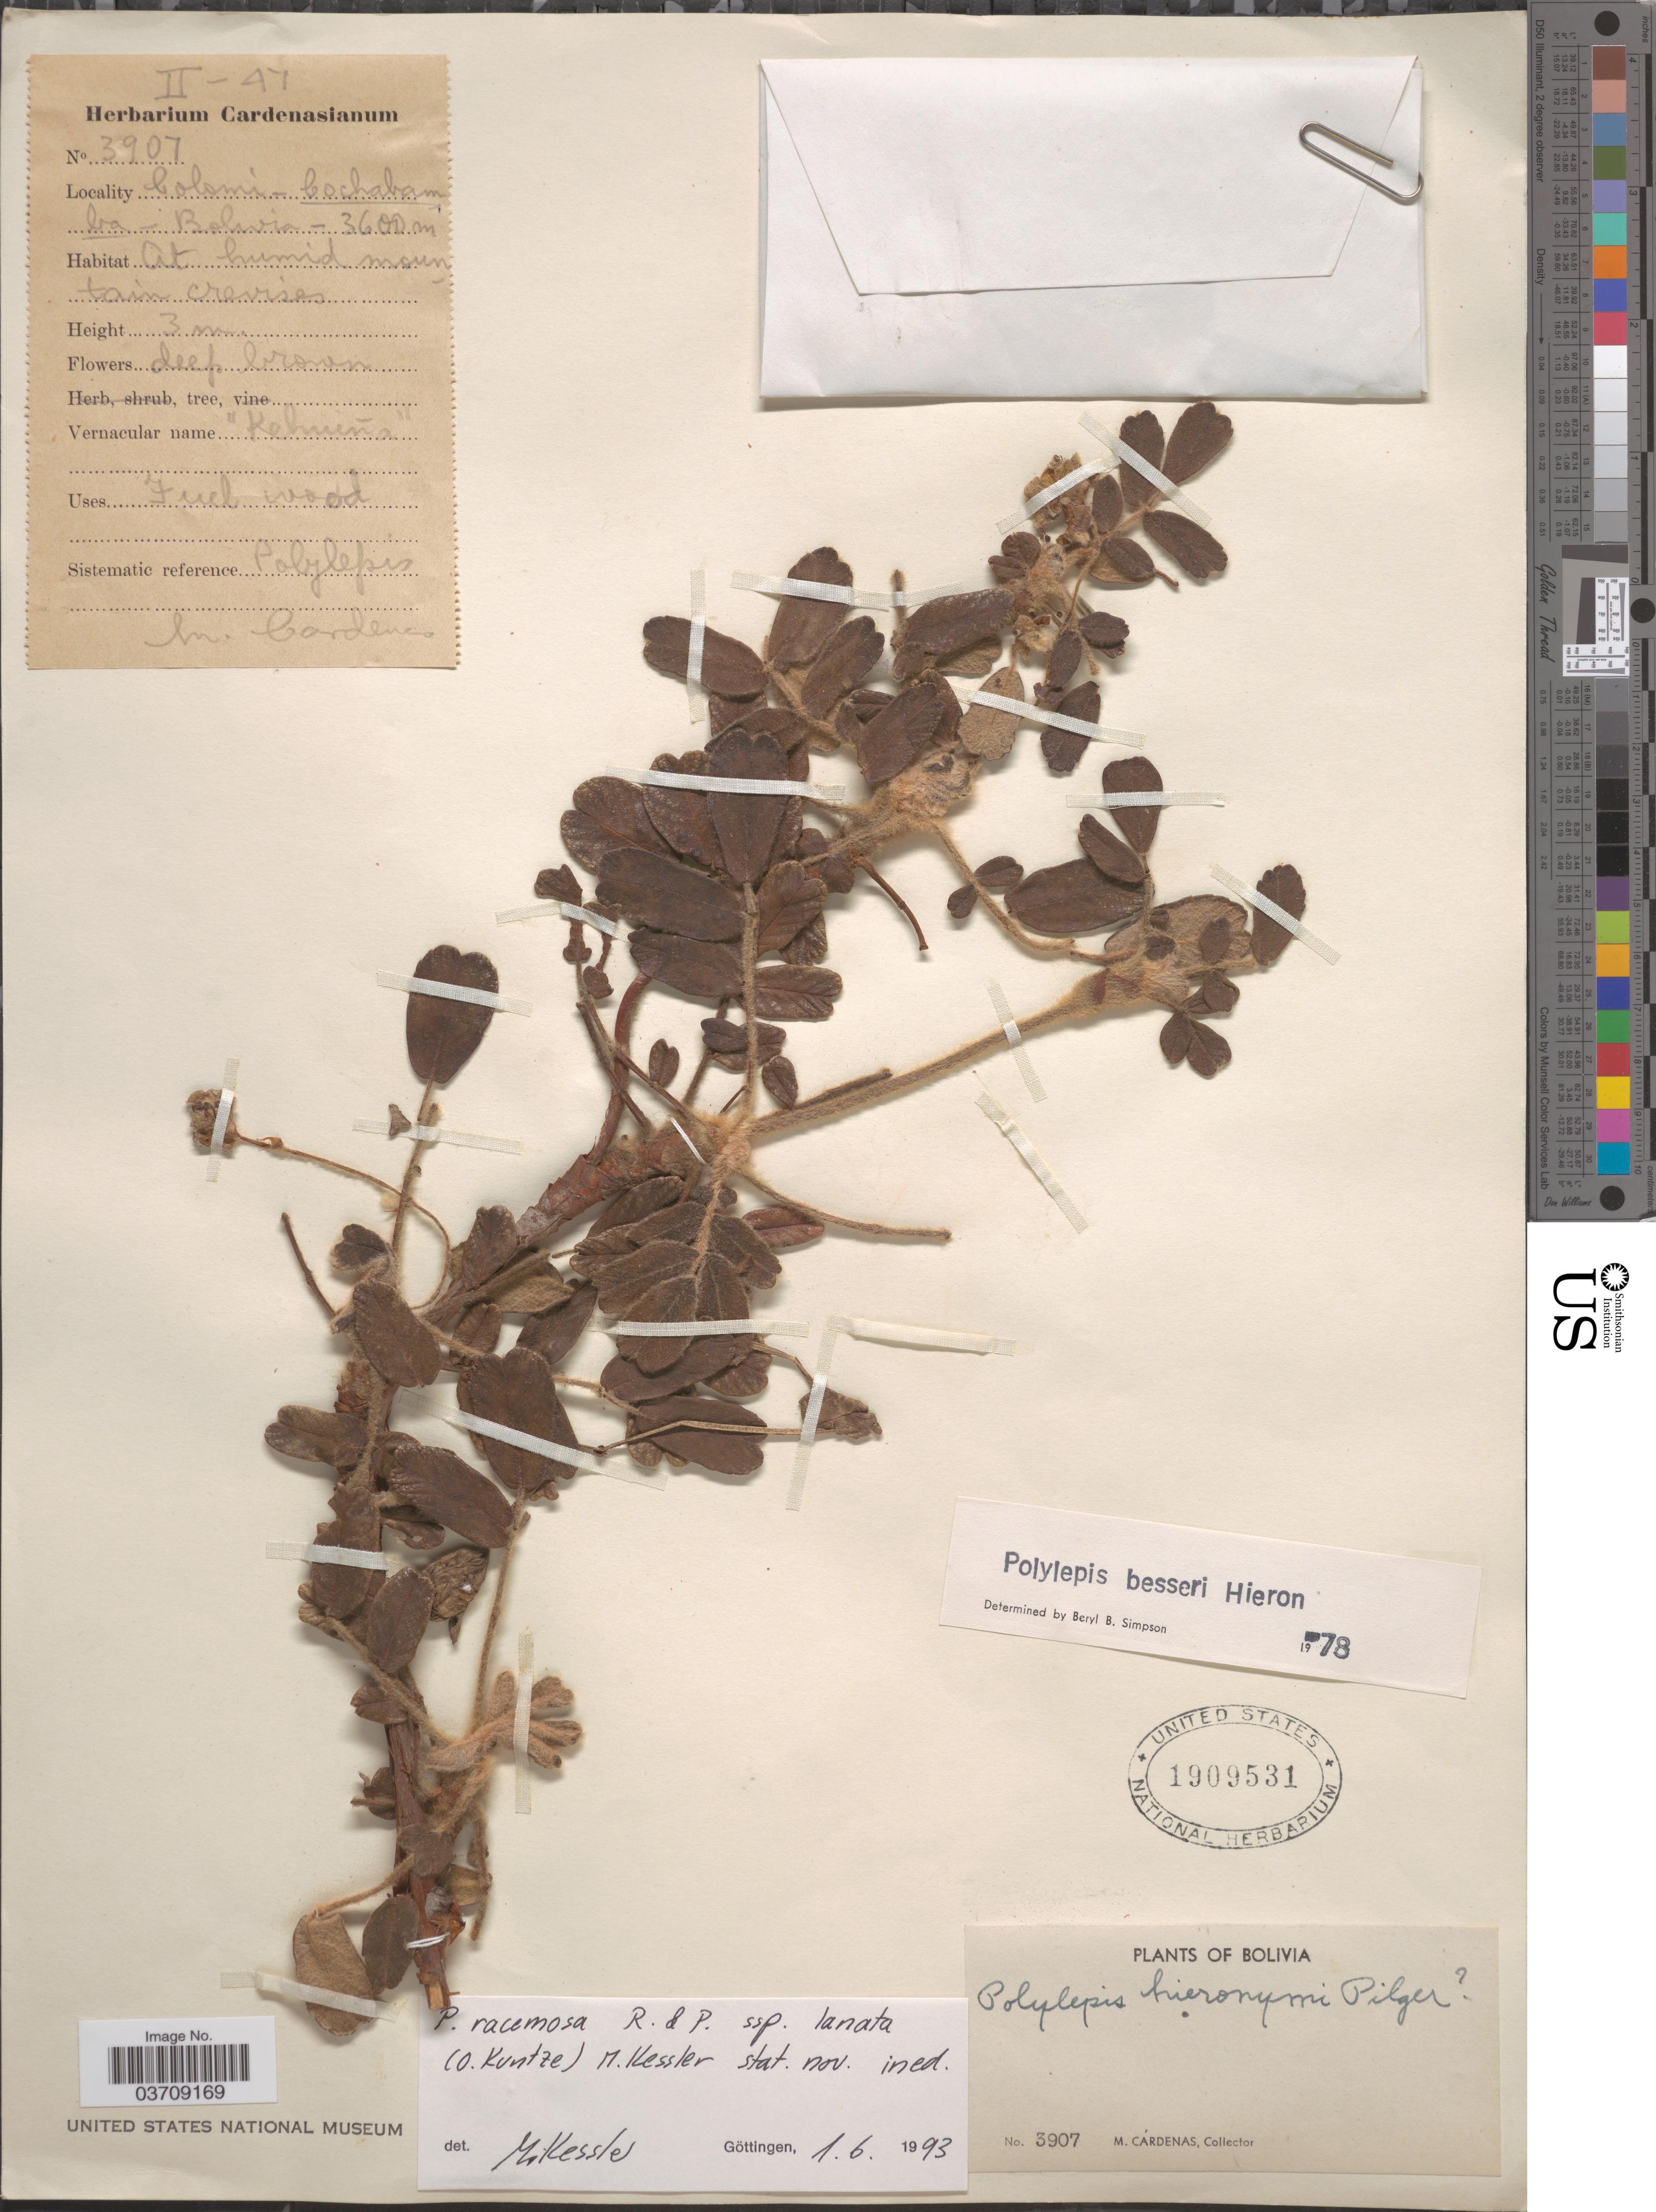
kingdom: Plantae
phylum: Tracheophyta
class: Magnoliopsida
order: Rosales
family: Rosaceae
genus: Polylepis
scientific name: Polylepis racemosa subsp. lanata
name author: (Kuntze) M. Kessler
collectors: M. Cárdenas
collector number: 3907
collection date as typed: Transcribed d/m/y: /2/47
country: Bolivia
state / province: Cochabamba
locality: Colomi.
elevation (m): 3600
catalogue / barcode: US 1909531